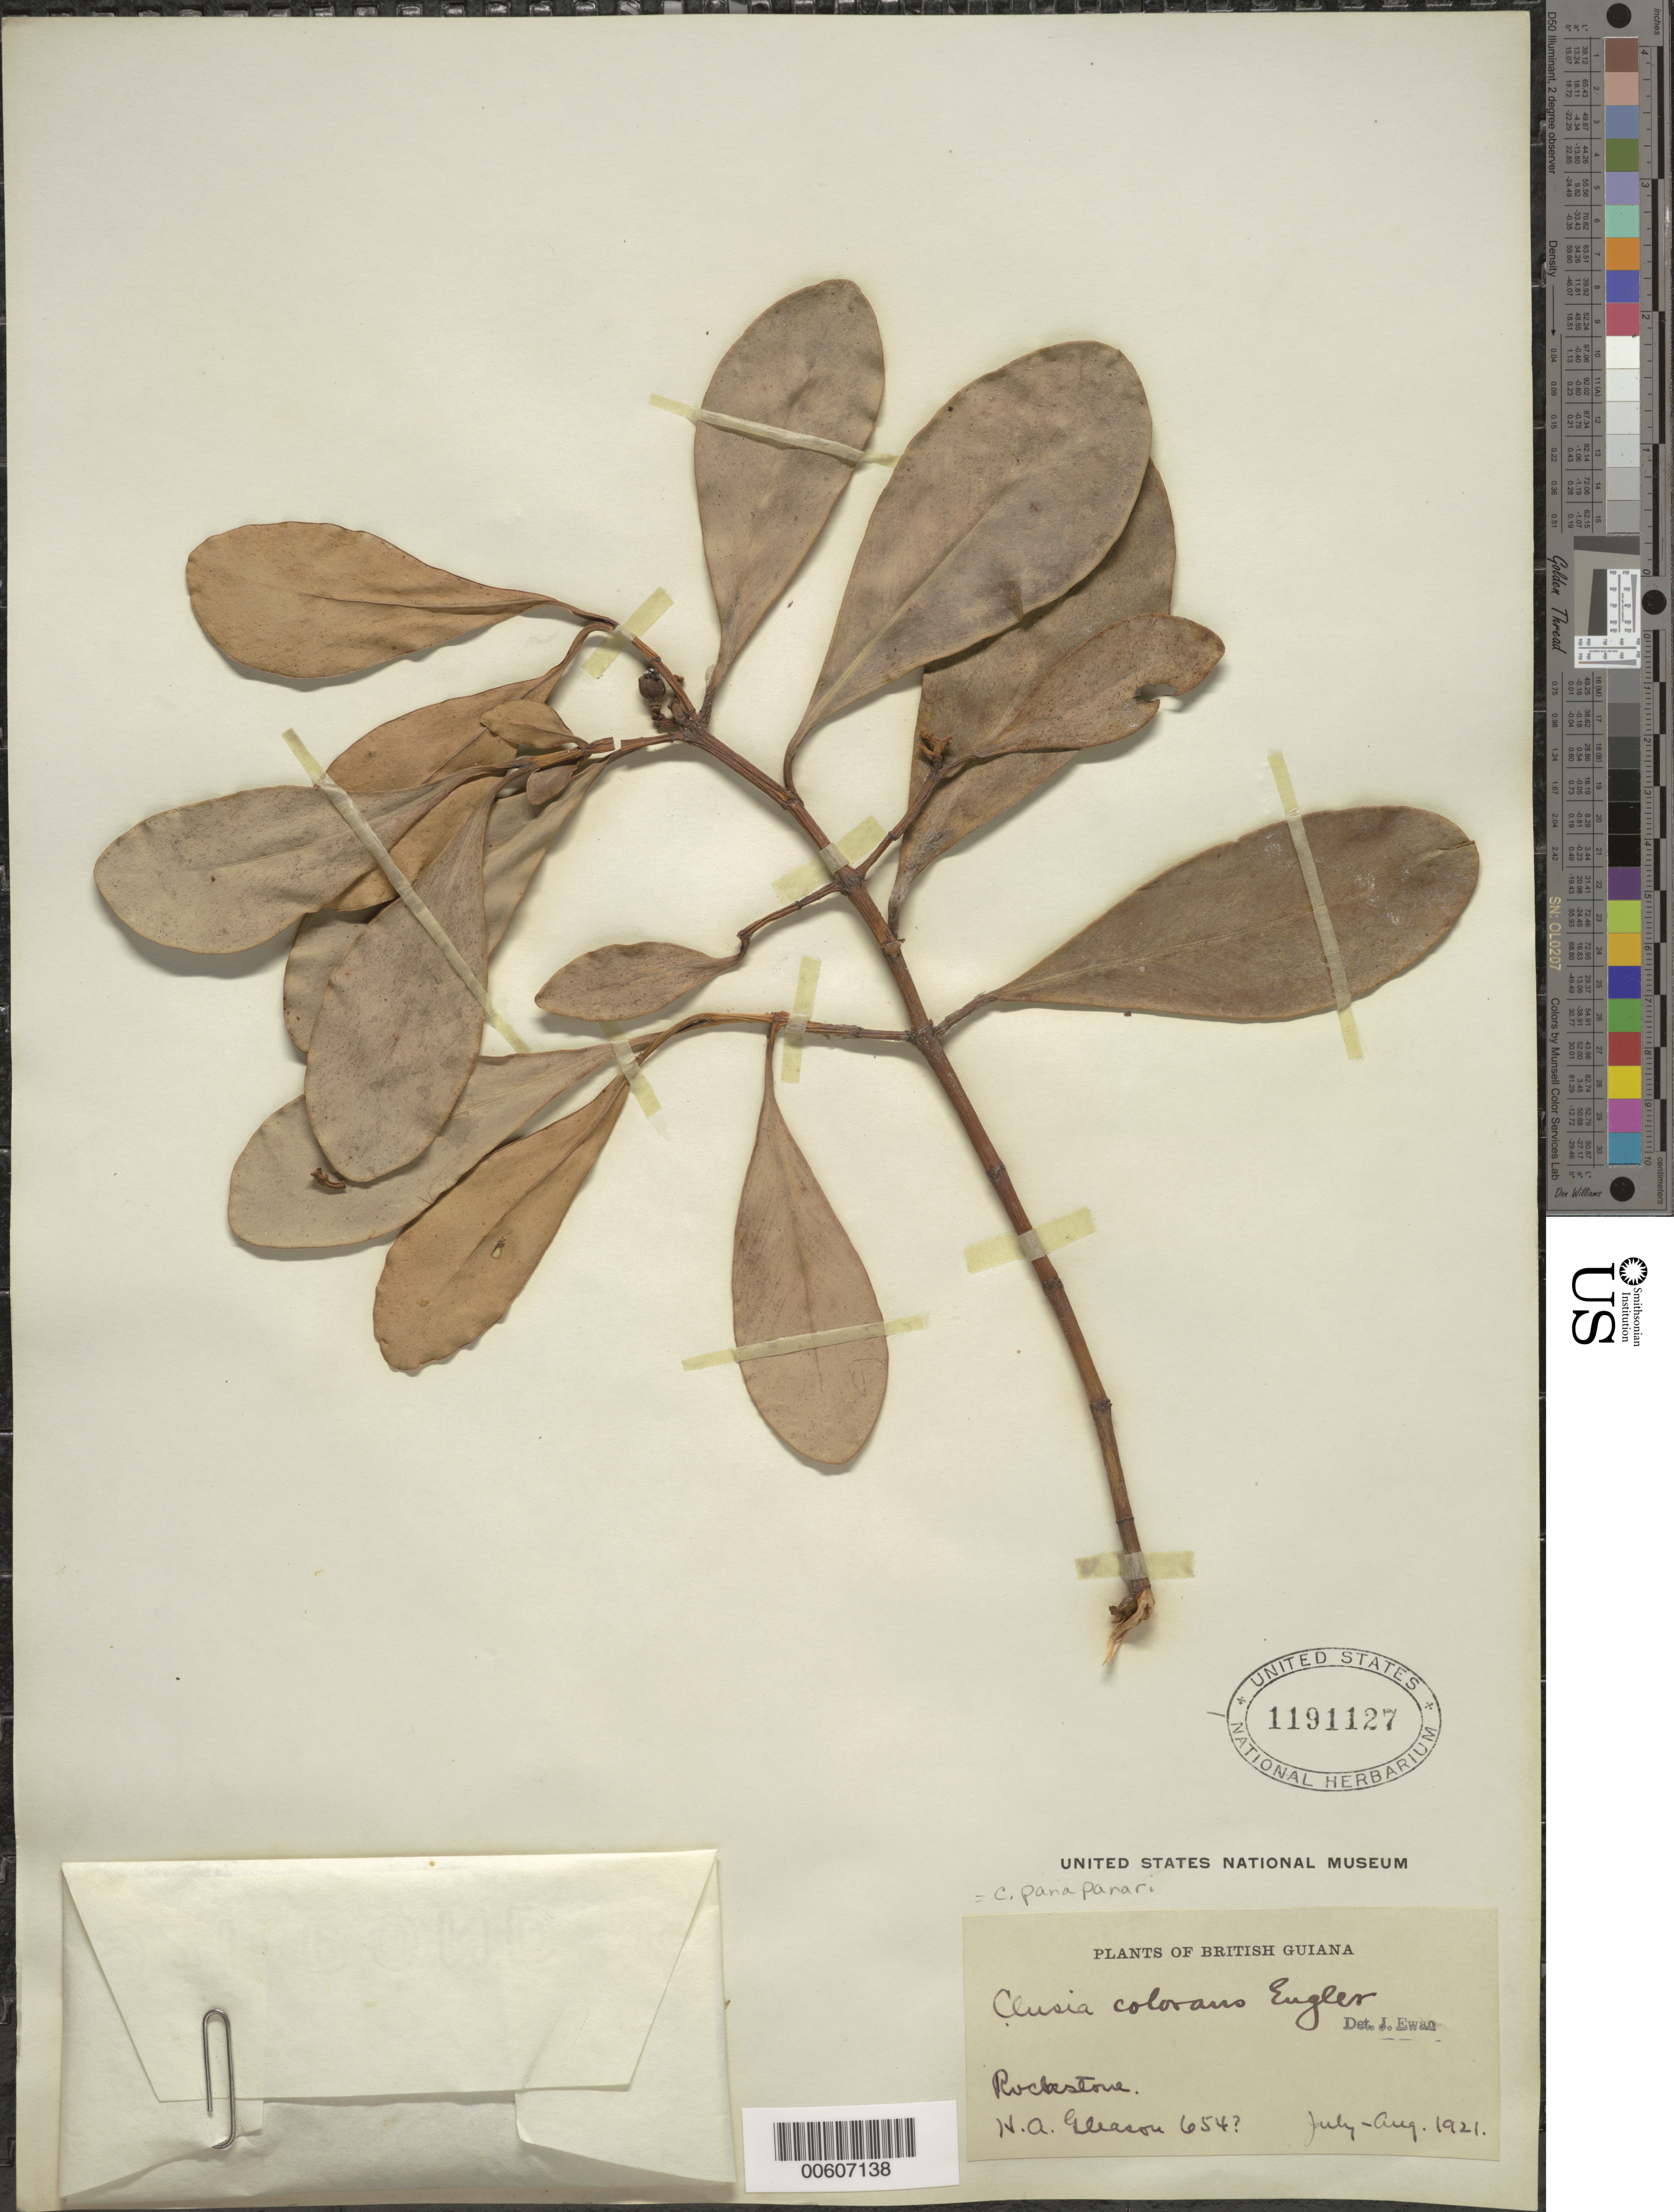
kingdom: Plantae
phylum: Tracheophyta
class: Magnoliopsida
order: Malpighiales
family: Clusiaceae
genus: Clusia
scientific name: Clusia panapanari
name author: (Aubl.) Choisy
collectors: H. A. Gleason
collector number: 654 ?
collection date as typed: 15-Jul-21 to 1-Aug-21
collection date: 1921-07-15/1921-08-01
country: Guyana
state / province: U. Demerara-Berbice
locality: Rockstone, in and about the village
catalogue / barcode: US 1191127